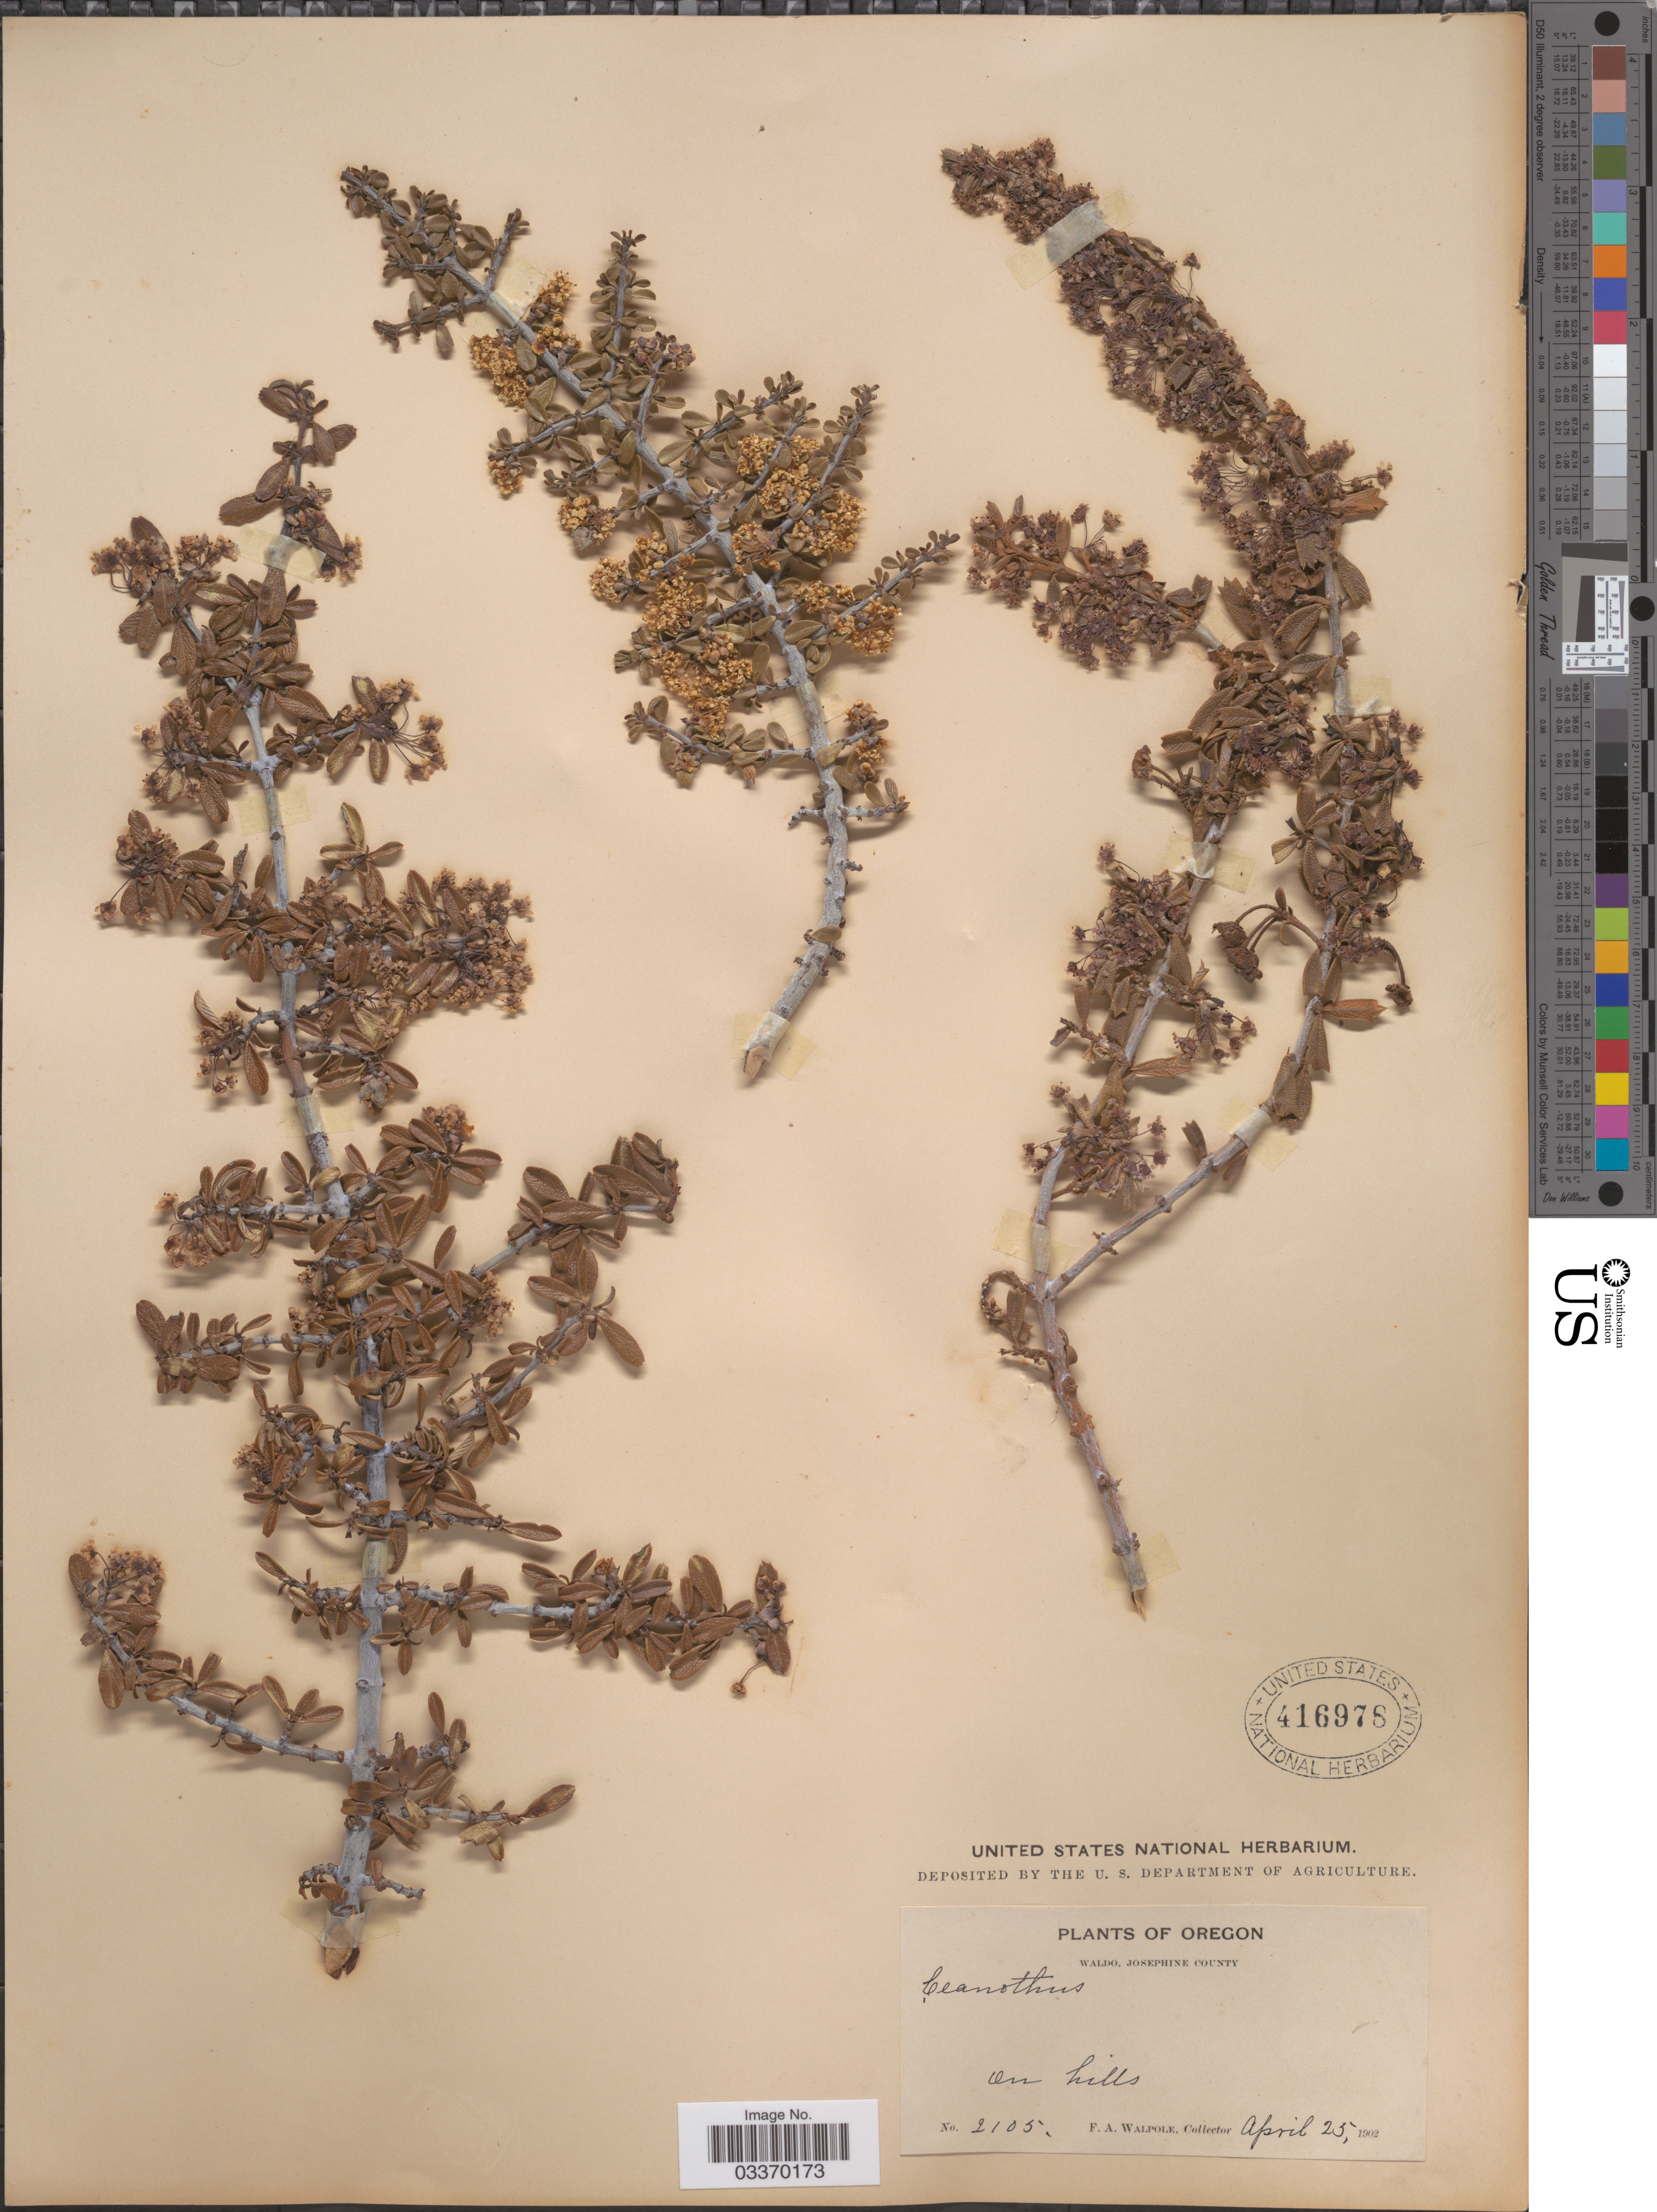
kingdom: Plantae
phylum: Tracheophyta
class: Magnoliopsida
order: Rosales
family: Rhamnaceae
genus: Ceanothus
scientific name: Ceanothus pumilus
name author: Greene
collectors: F. Walpole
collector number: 2105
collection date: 1902-04-25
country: United States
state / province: Oregon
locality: Waldo, Josephine County.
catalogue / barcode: US 416978